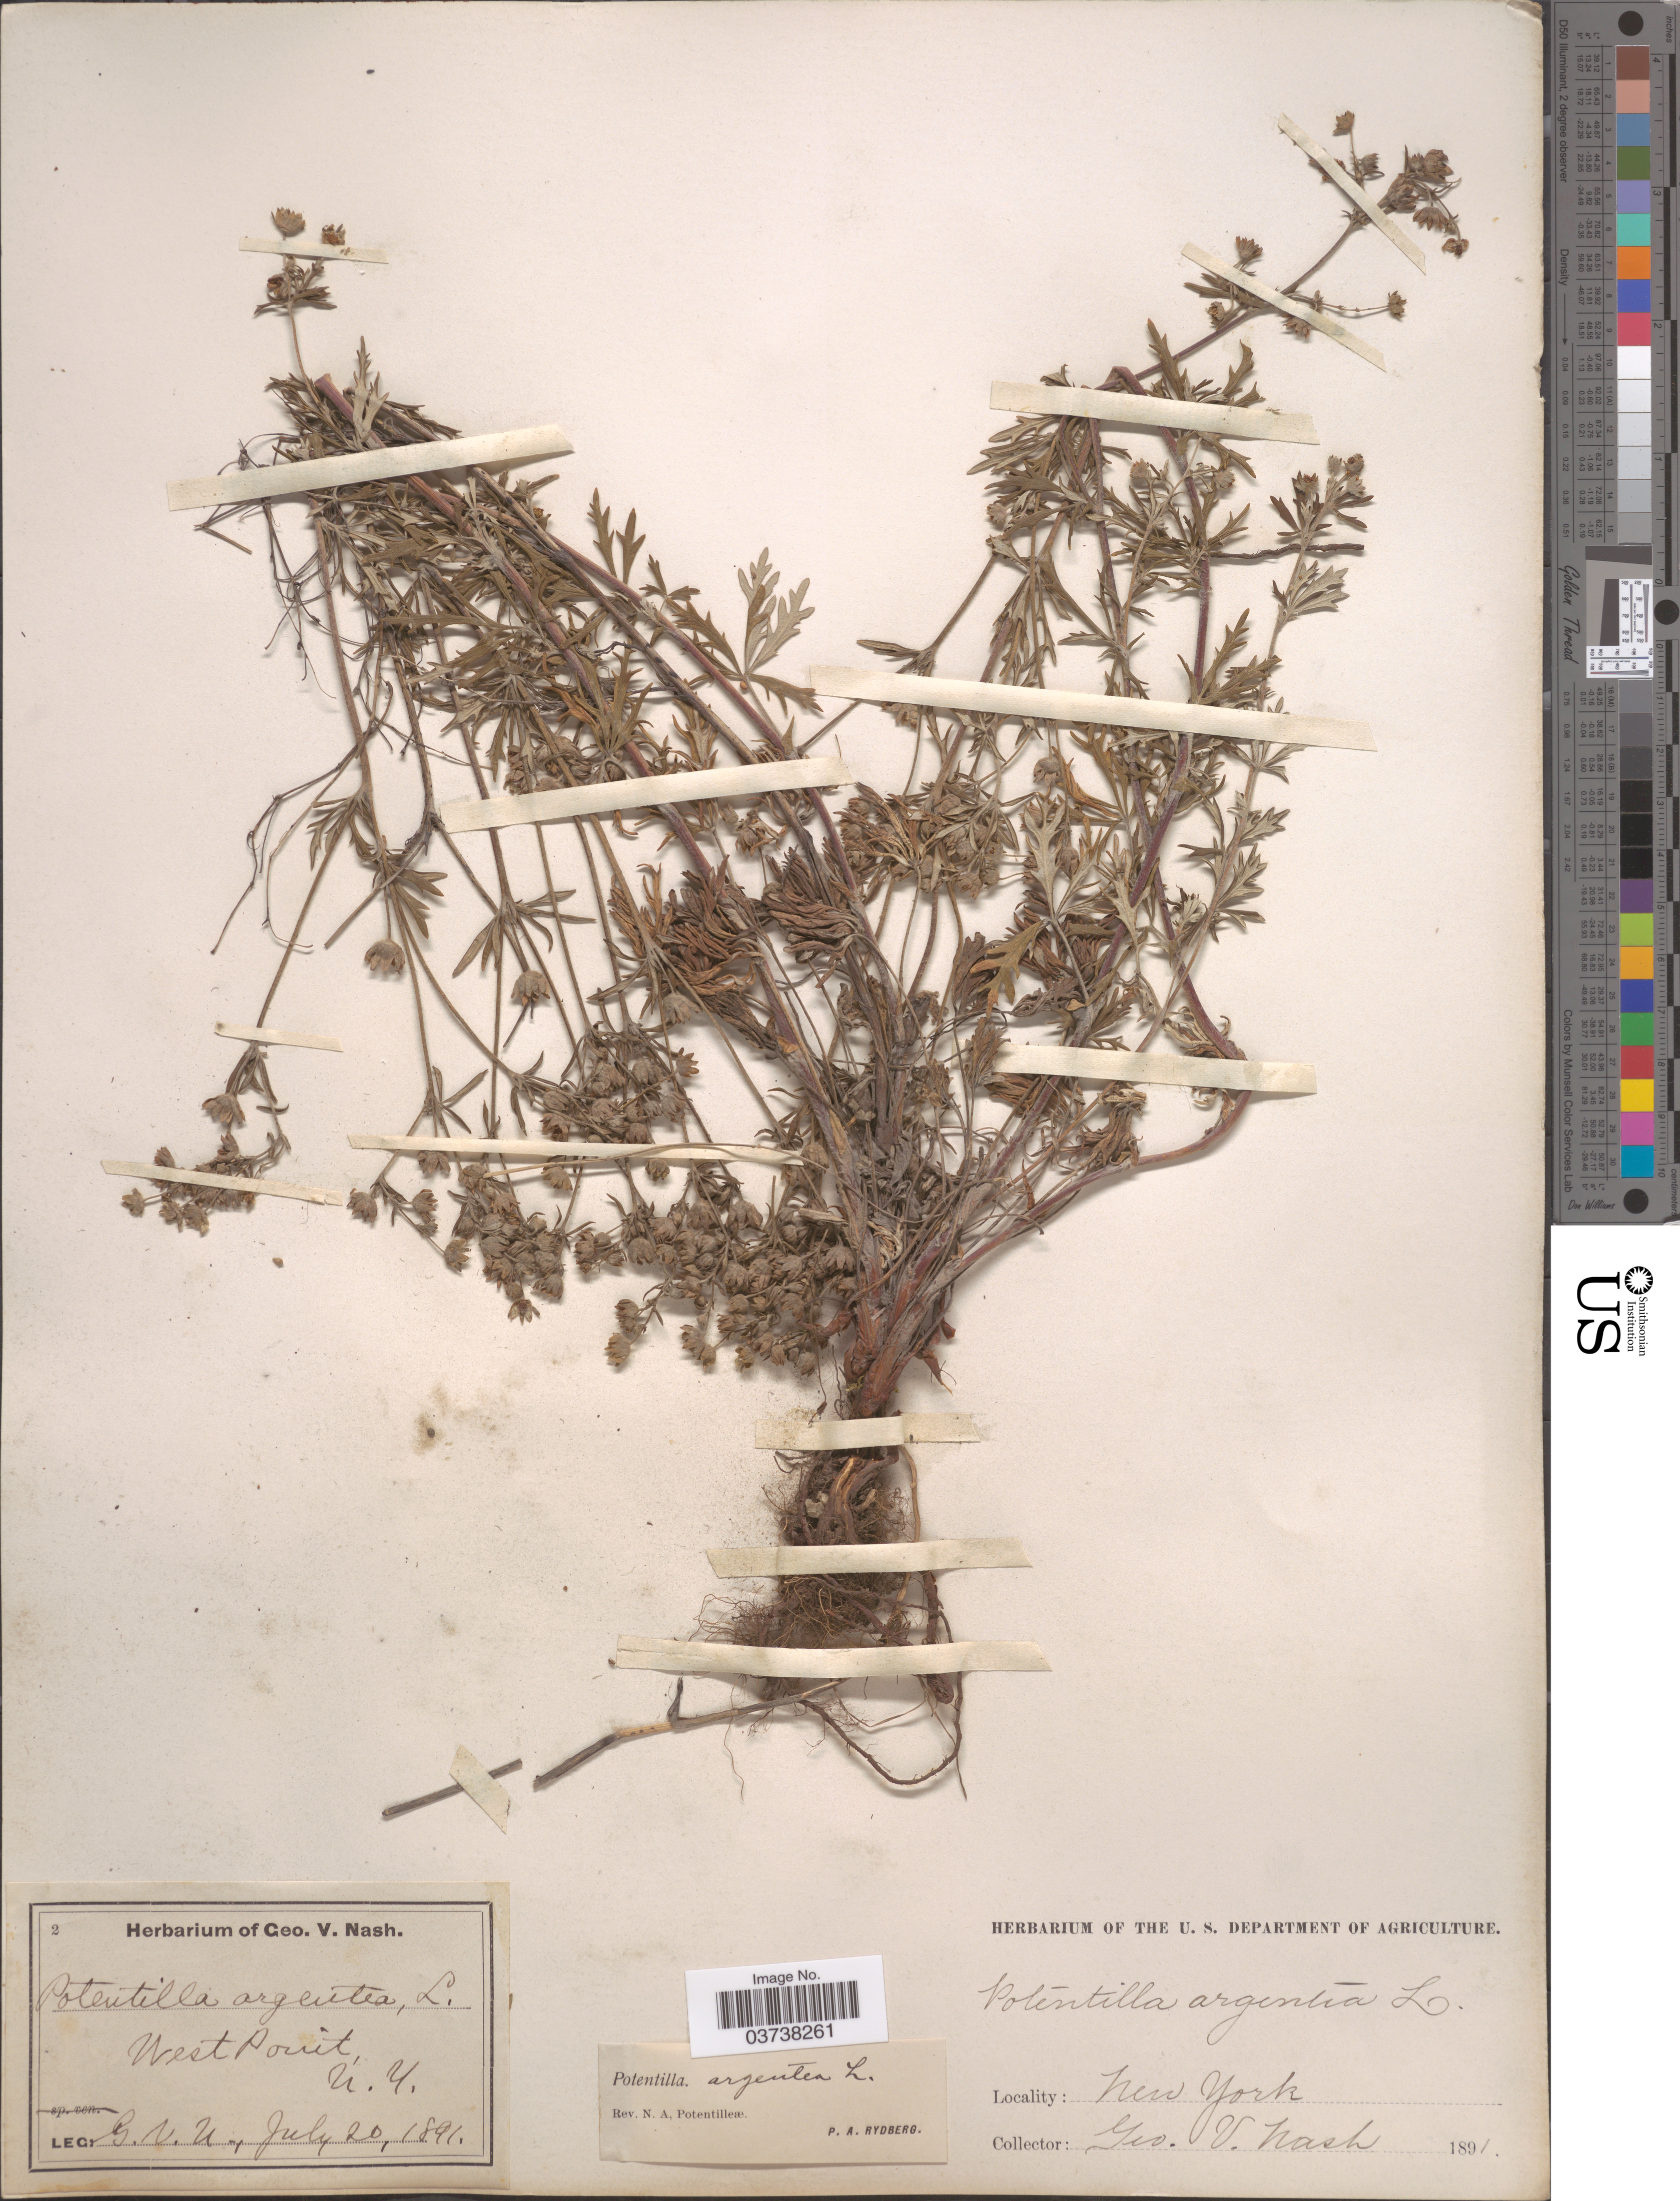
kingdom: Plantae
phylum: Tracheophyta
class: Magnoliopsida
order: Rosales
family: Rosaceae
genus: Potentilla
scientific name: Potentilla argentea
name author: L.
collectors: G. V. Nash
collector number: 2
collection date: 1891-07-20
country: United States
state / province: New York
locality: West Point.